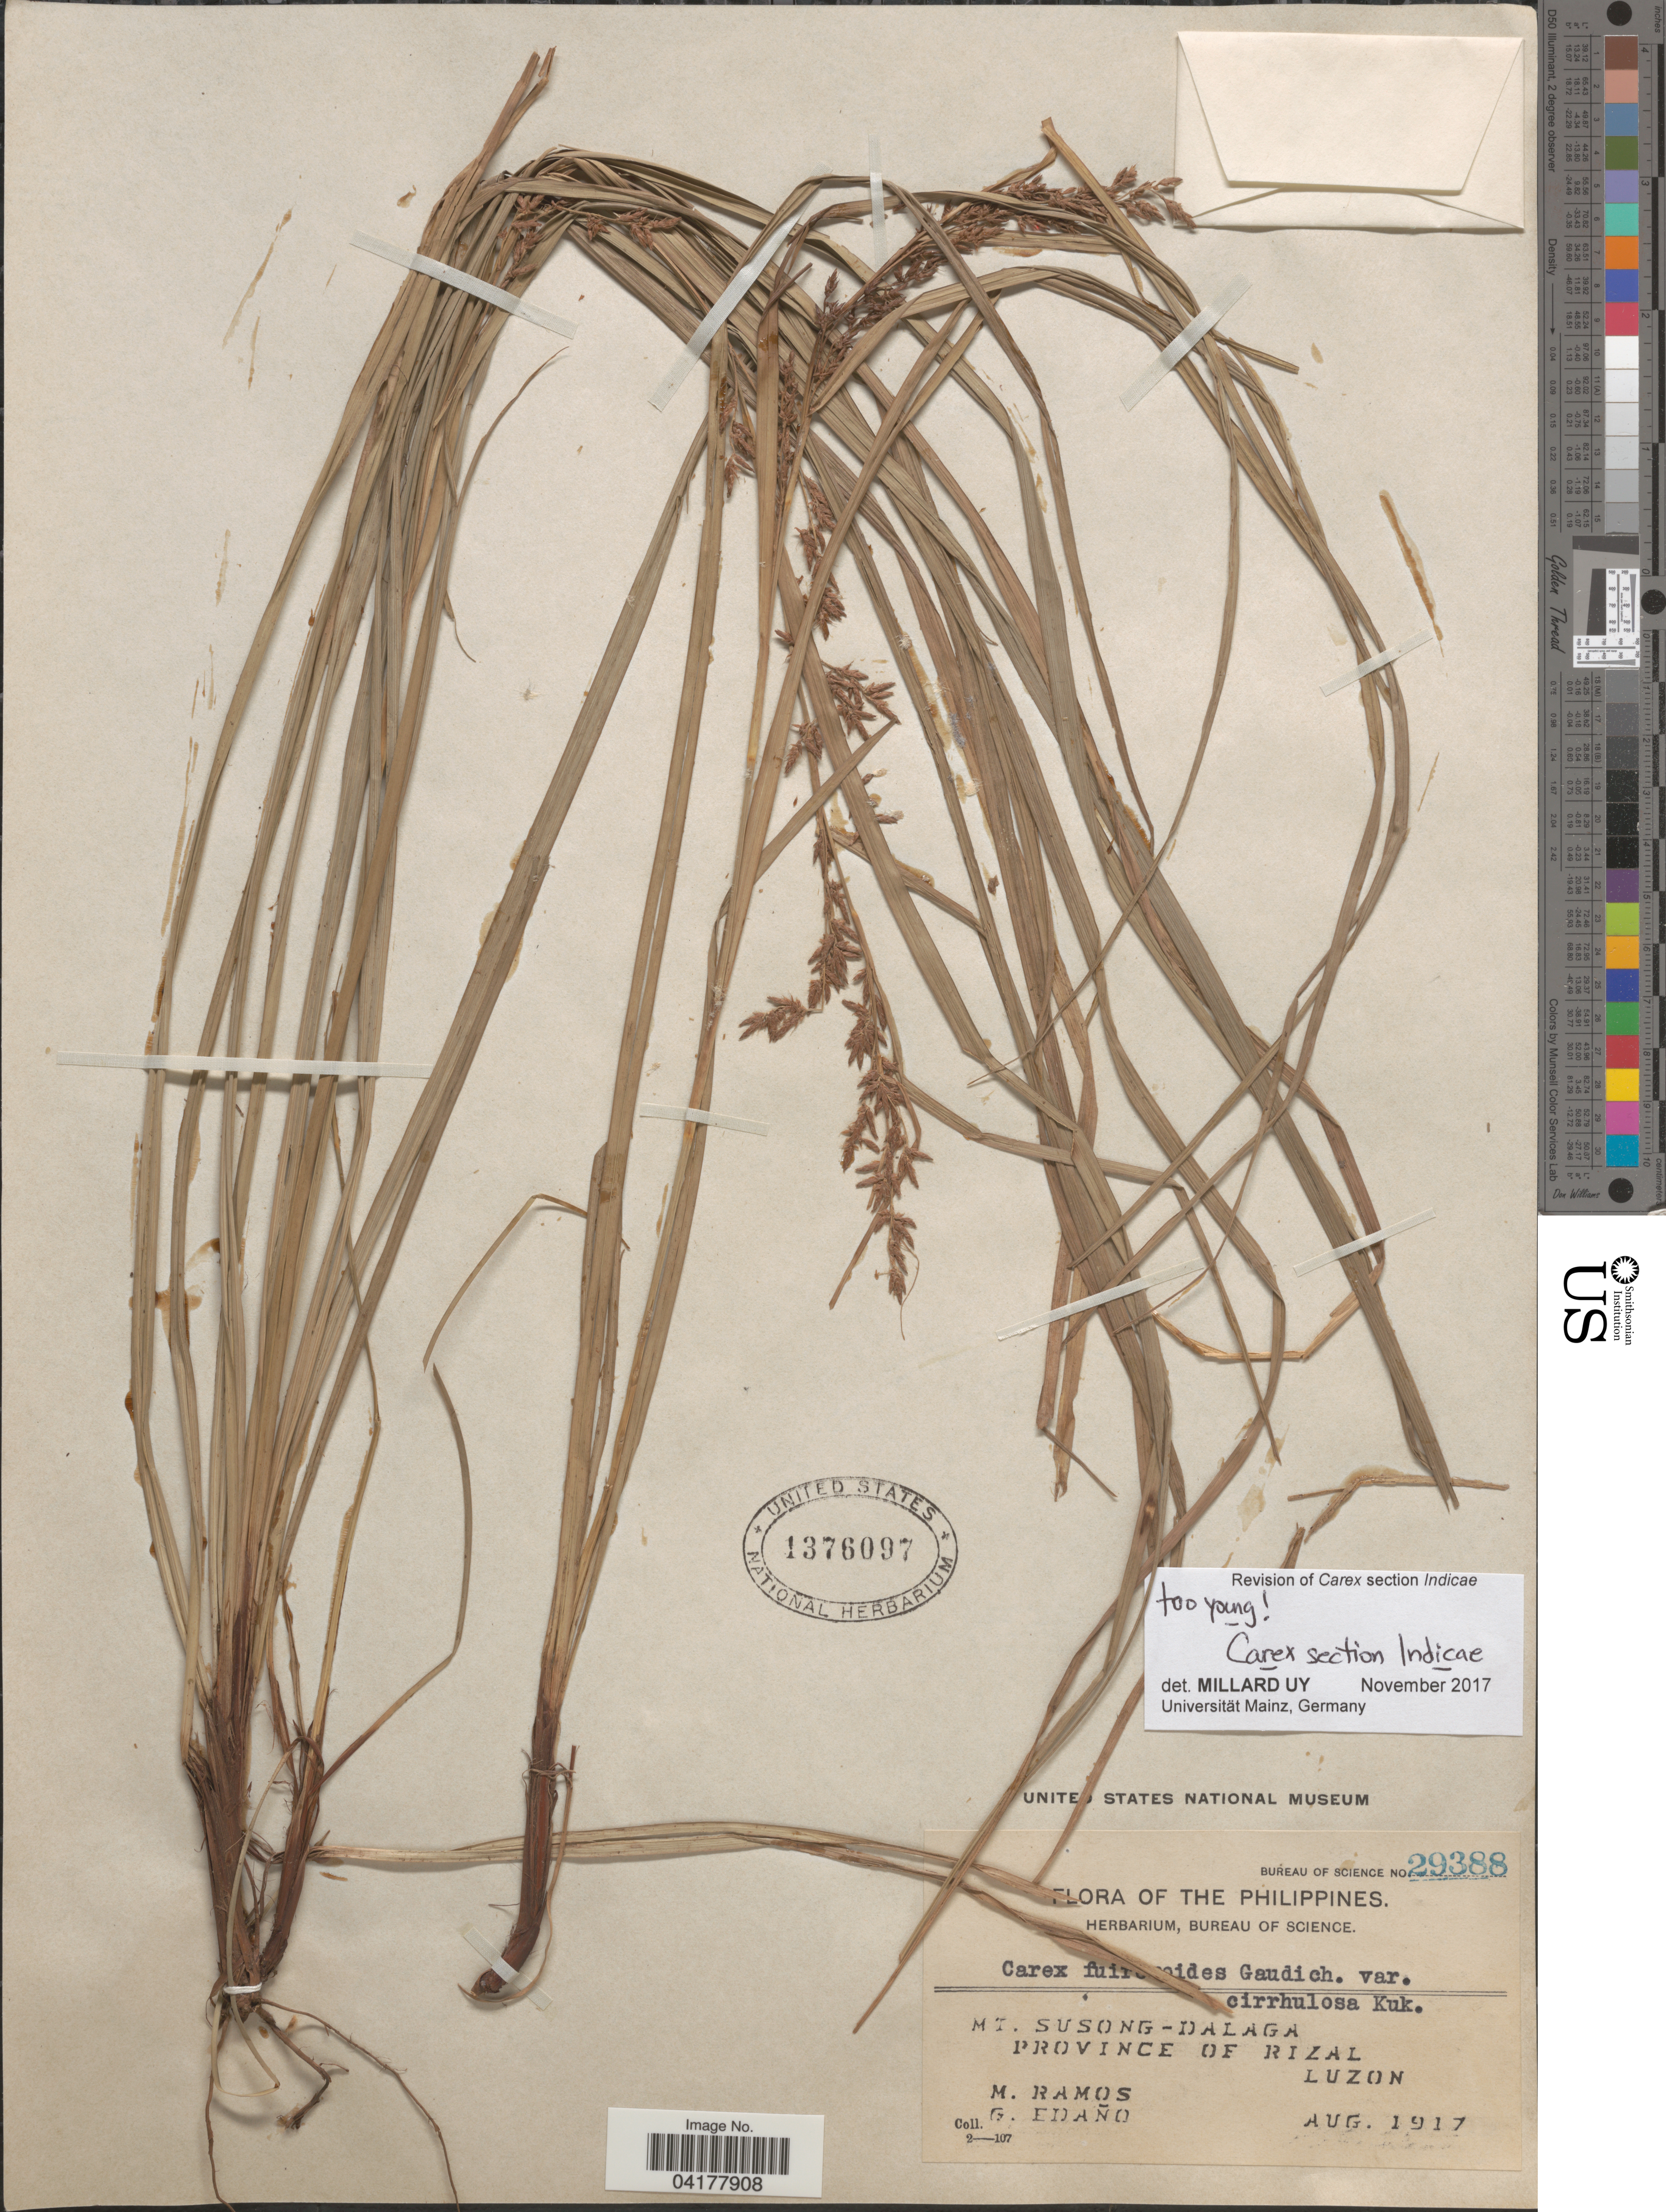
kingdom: Plantae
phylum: Tracheophyta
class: Liliopsida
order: Poales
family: Cyperaceae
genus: Carex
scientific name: Carex sp.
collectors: M. Ramos & G. Edaño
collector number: Bureau of Science 29388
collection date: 1917-08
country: Philippines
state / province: Calabarzon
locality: Mt. Susong-Dalaga. Province of Rizal. Luzon.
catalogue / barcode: US 1376097